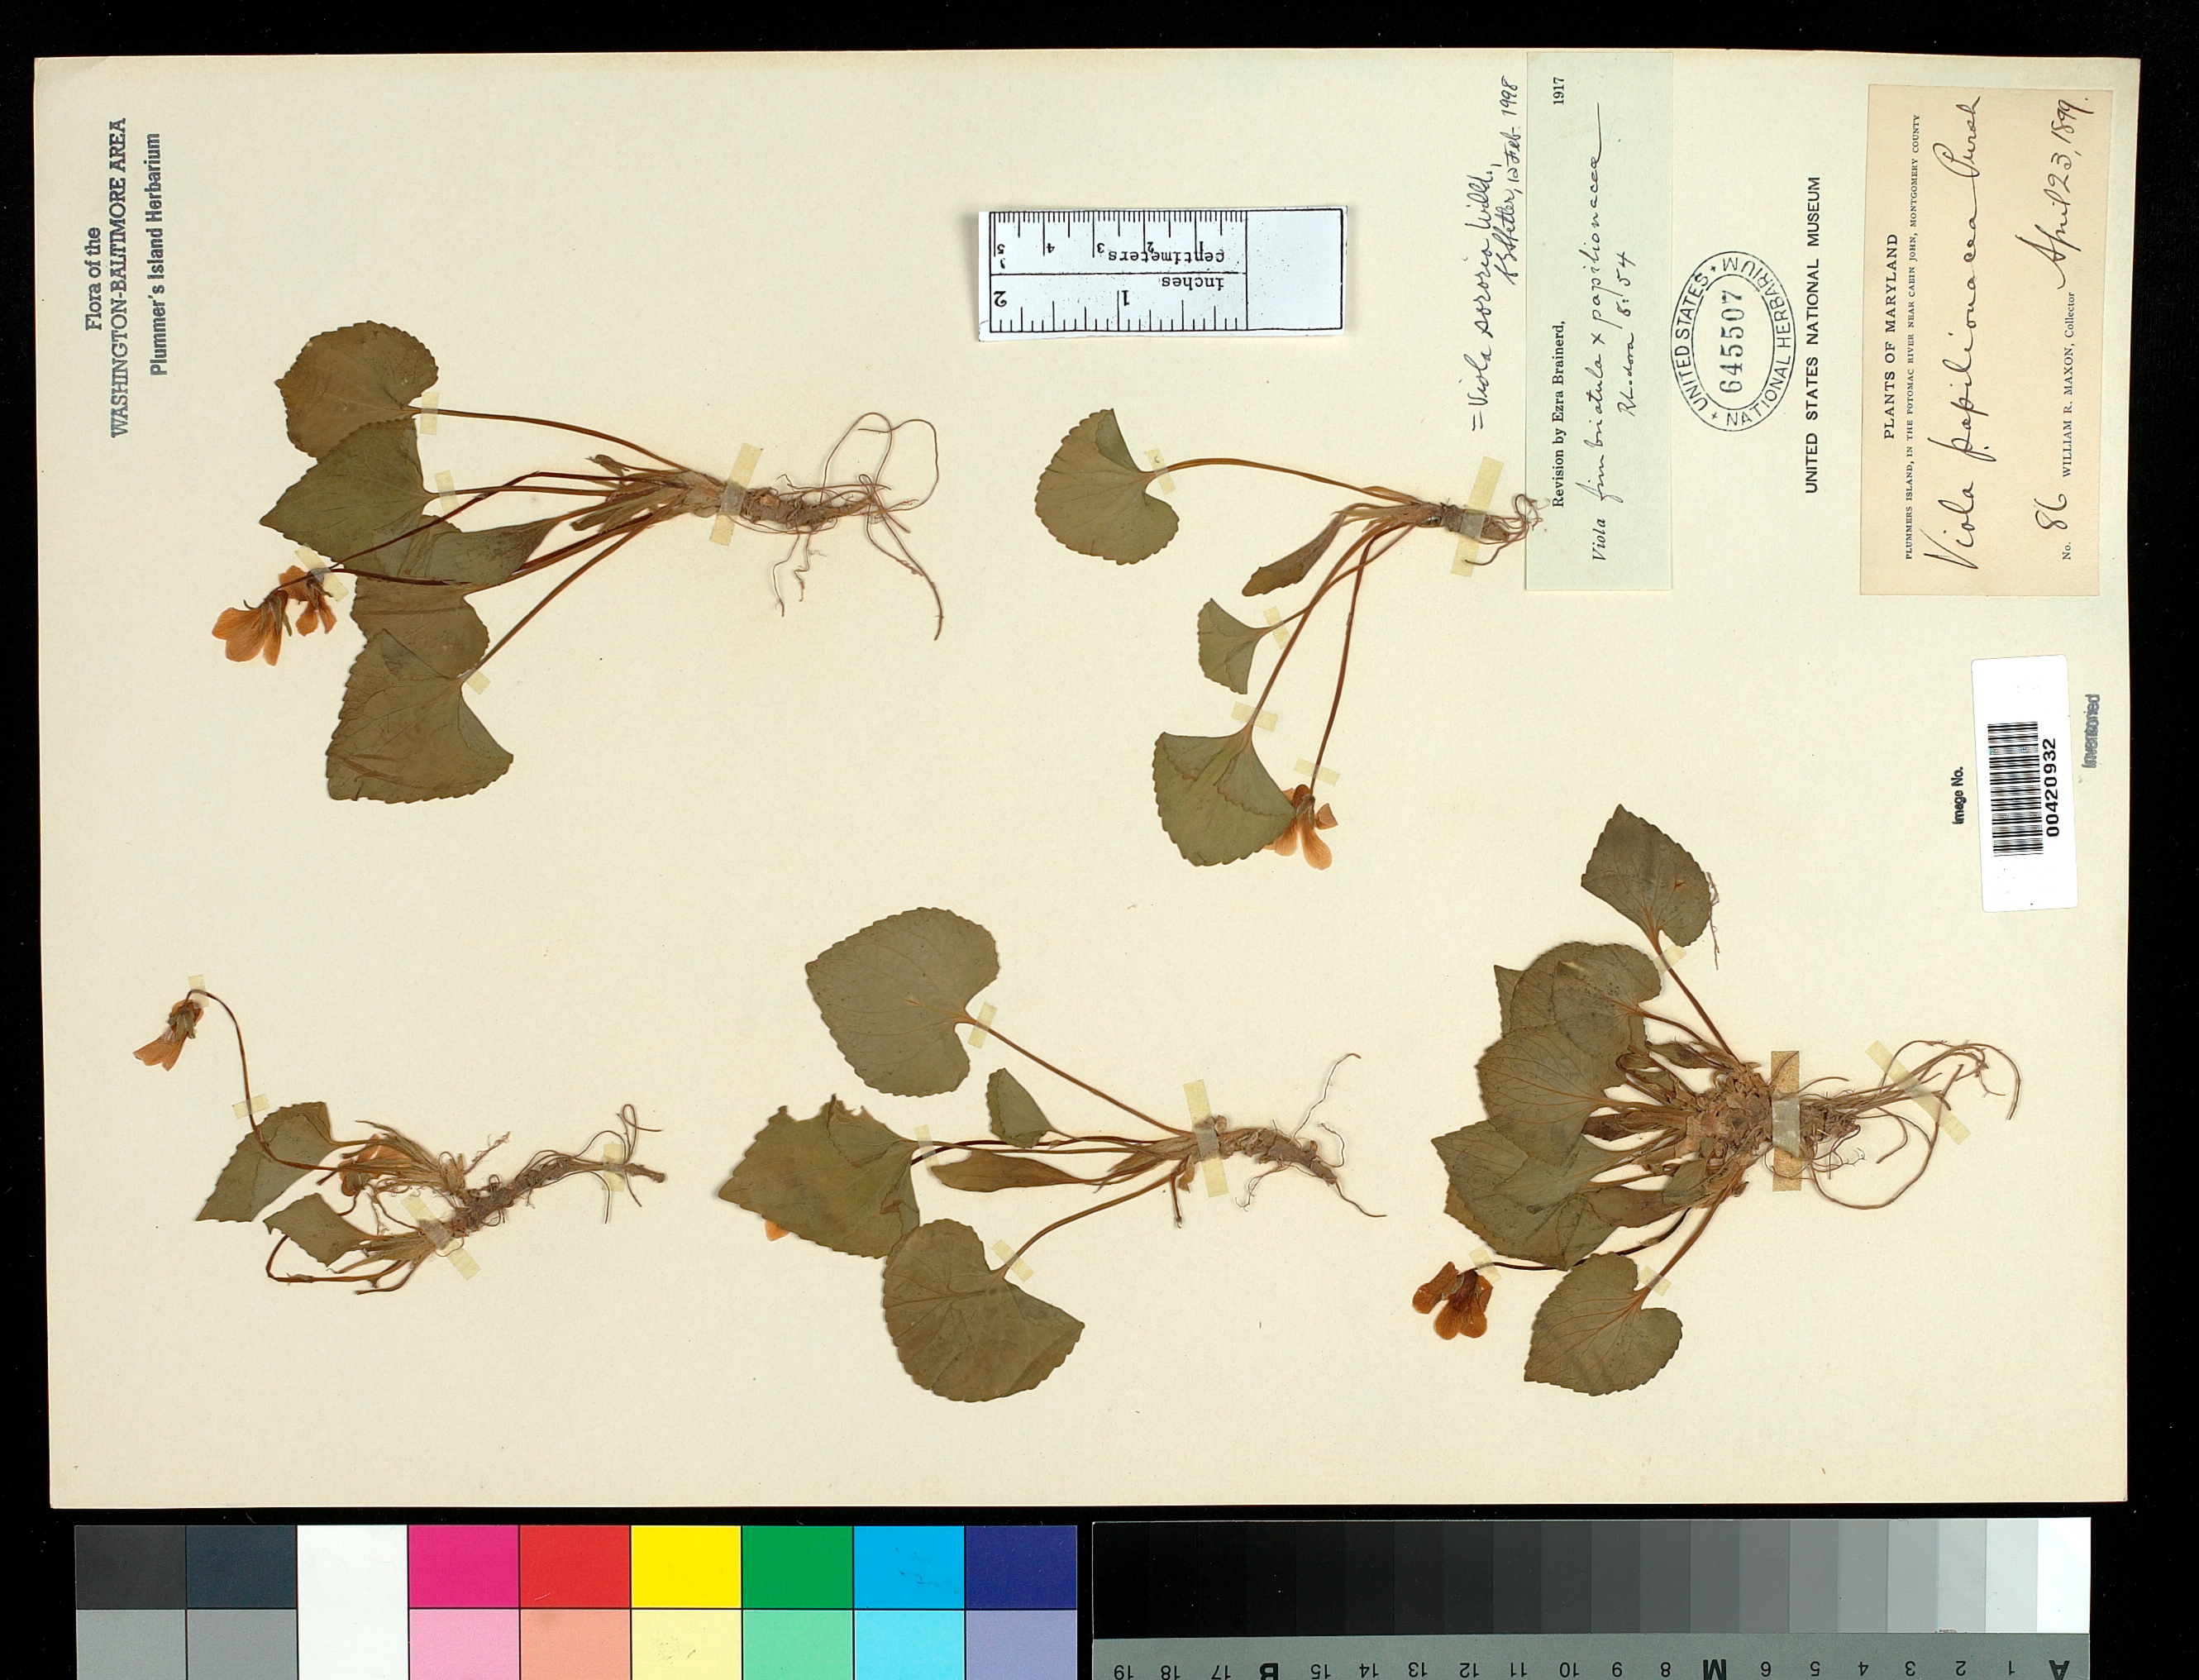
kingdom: Plantae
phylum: Tracheophyta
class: Magnoliopsida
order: Malpighiales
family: Violaceae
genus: Viola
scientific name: Viola sororia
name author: Willd.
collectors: W. R. Maxon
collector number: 86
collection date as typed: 23 Apr 1899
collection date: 1899-04-23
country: United States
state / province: Maryland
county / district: Montgomery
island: Plummers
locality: Plummer's Island, near Cabin John Plummers Island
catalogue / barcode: US 645507